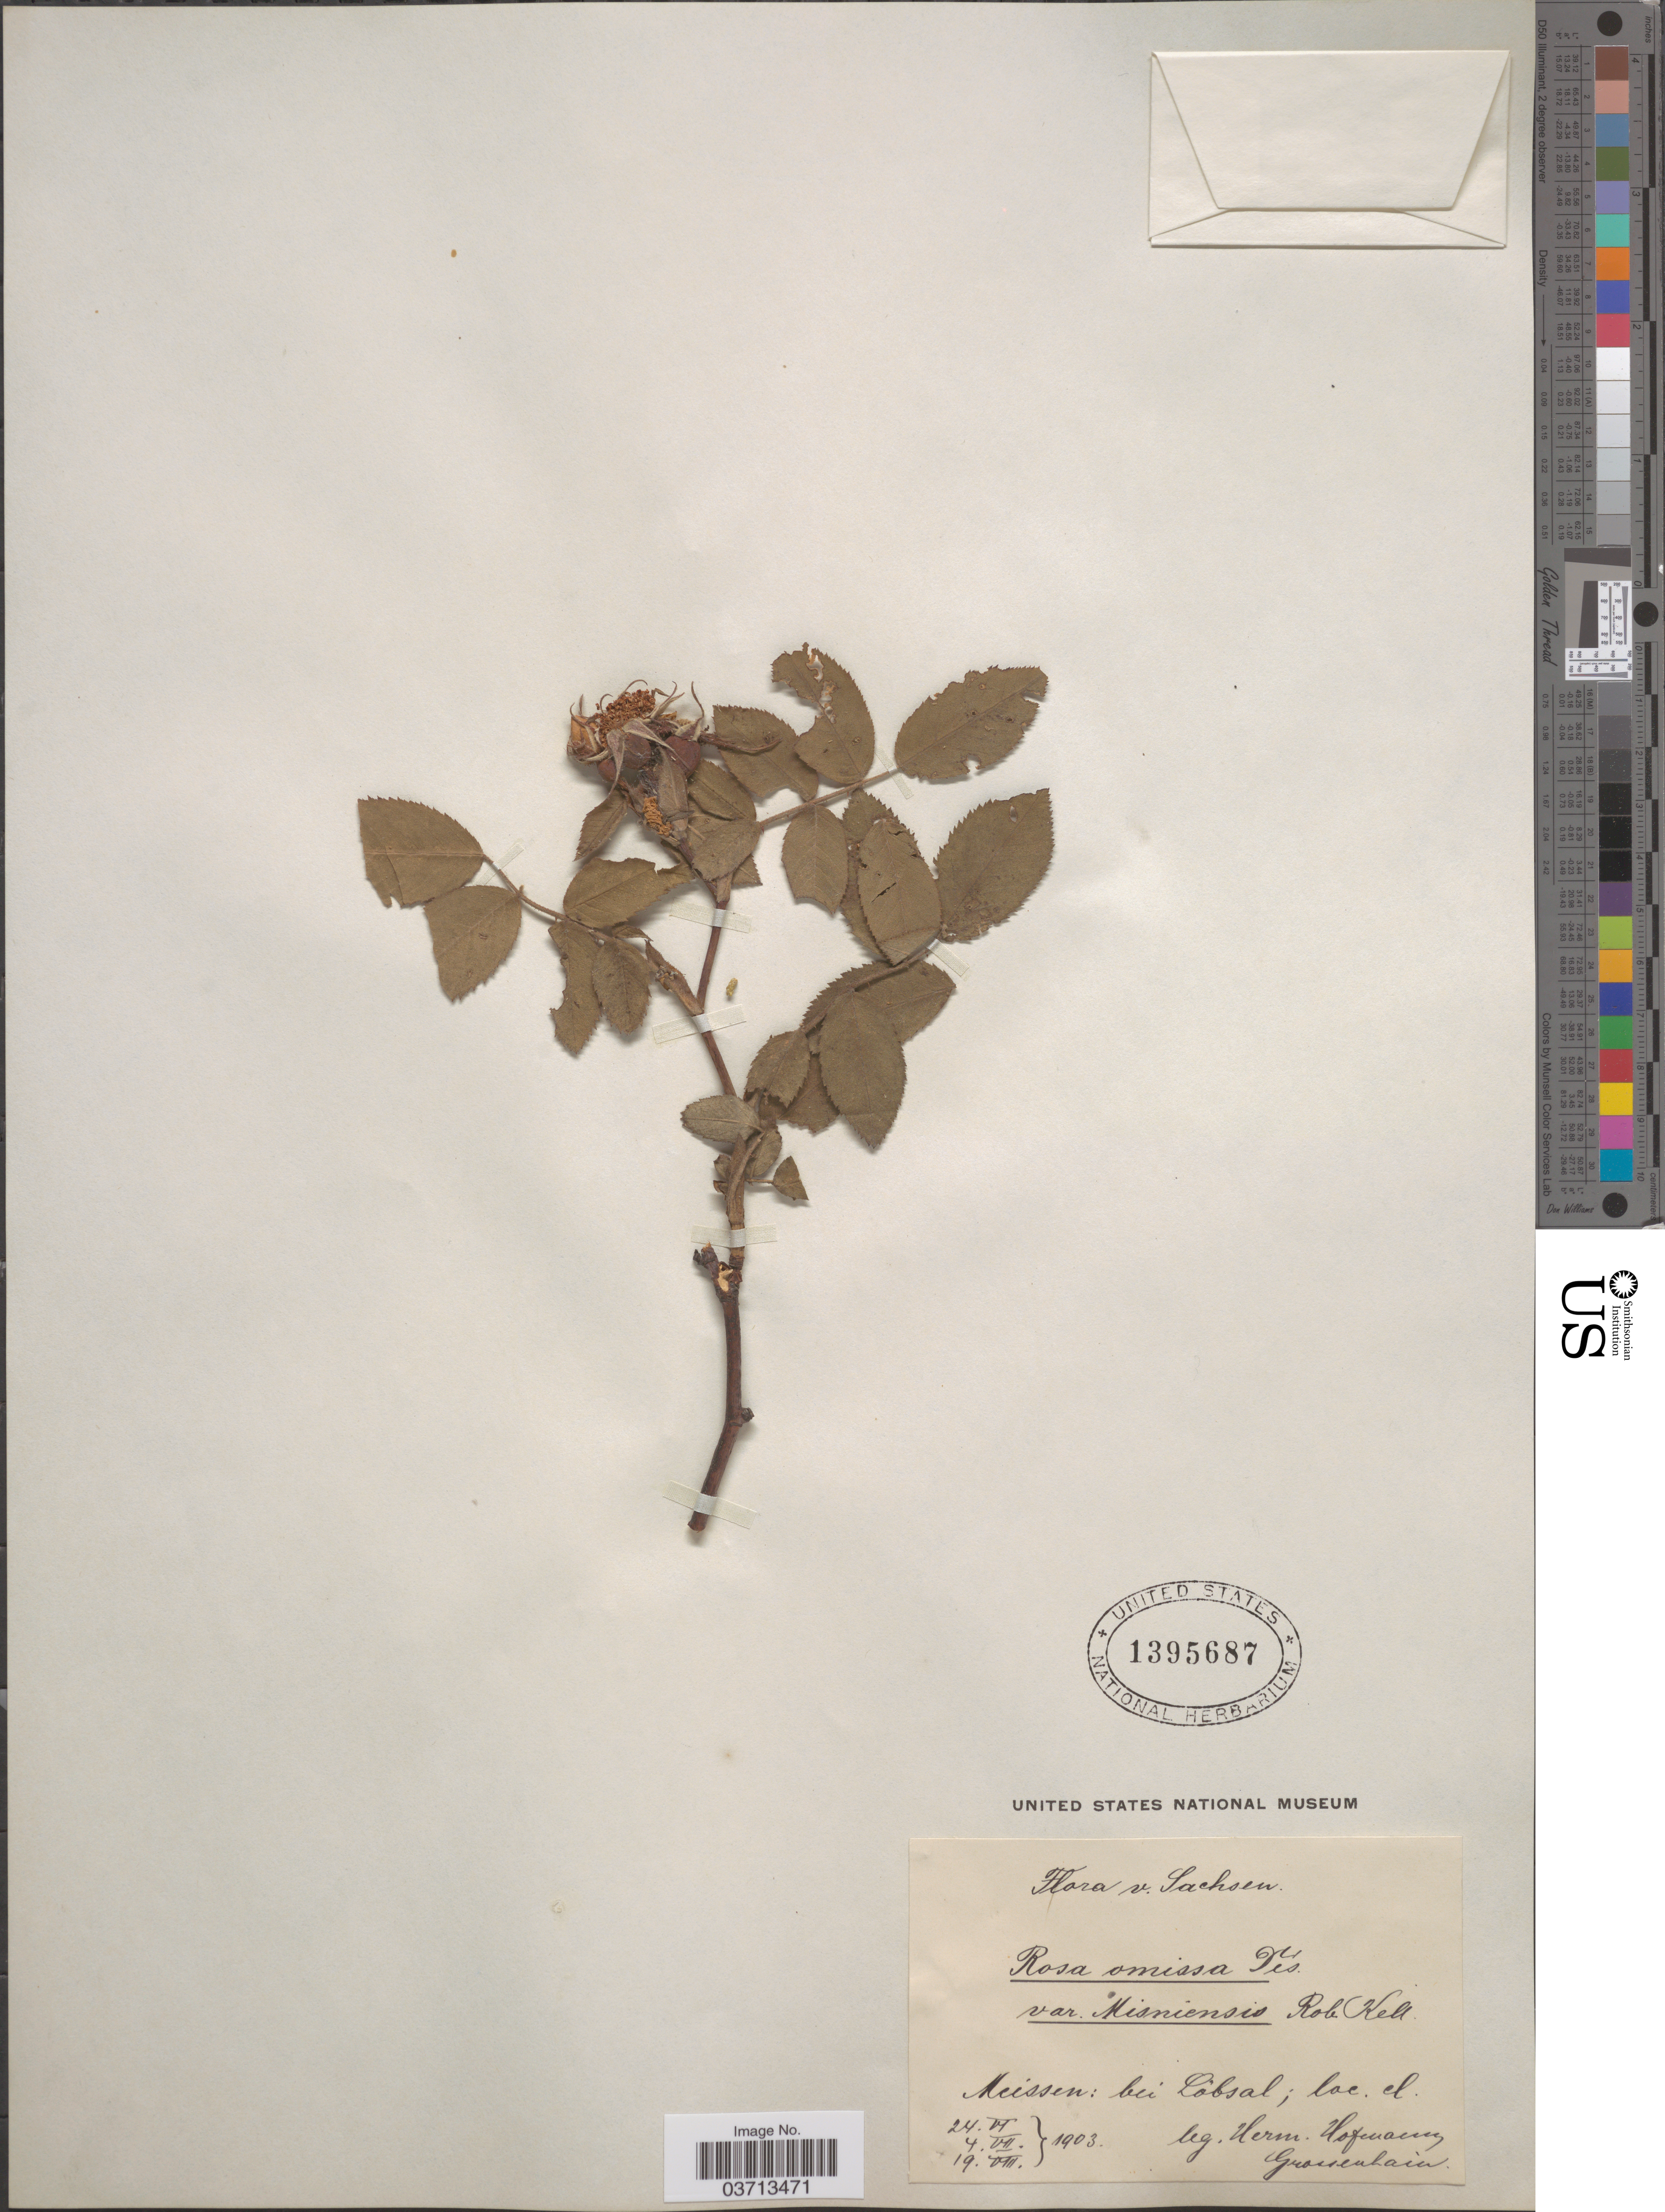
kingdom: Plantae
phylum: Tracheophyta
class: Magnoliopsida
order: Rosales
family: Rosaceae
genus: Rosa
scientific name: Rosa omissa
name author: Déségl.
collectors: H. Hofmann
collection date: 1903-06-24/1903-08-19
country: Germany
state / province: Sachsen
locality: Heissen: bei Lobsal.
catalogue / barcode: US 1395687